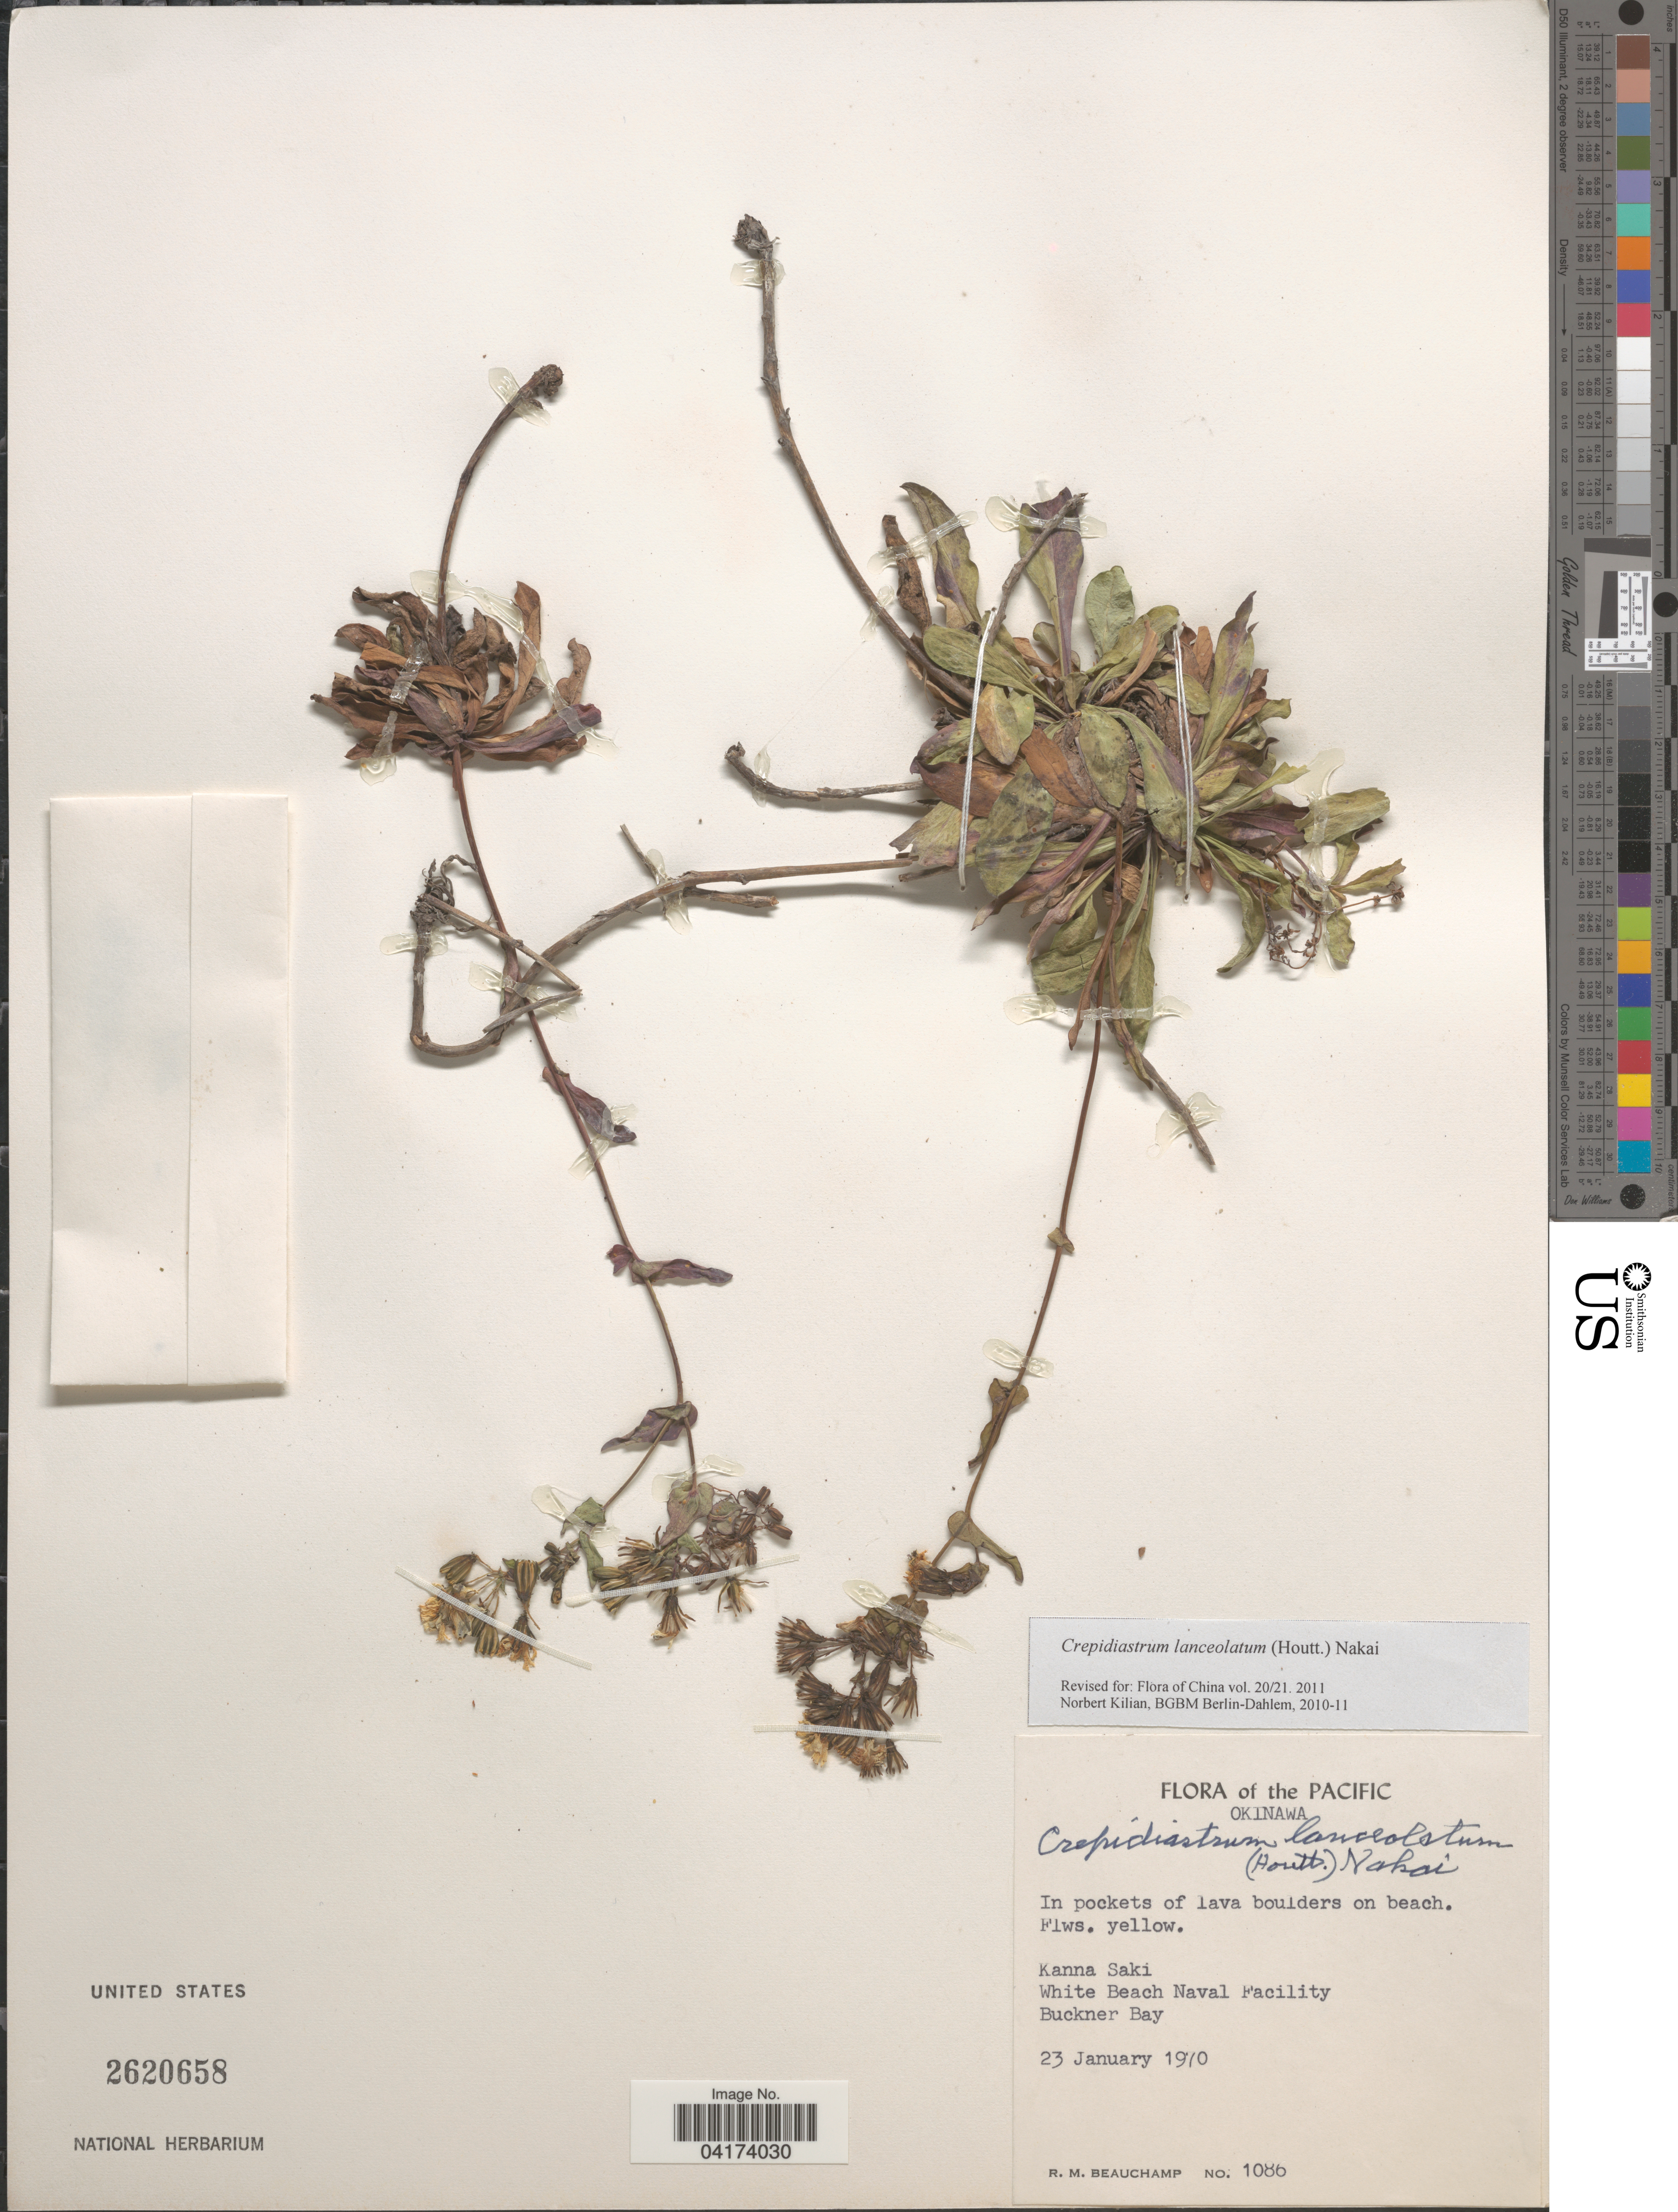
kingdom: Plantae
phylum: Tracheophyta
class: Magnoliopsida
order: Asterales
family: Asteraceae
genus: Crepidiastrum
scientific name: Crepidiastrum lanceolatum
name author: (Houtt.) Nakai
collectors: R. Beauchamp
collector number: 1086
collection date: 1970-01-23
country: Japan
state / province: Okinawa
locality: The Pacific. Kanna Saki. White Beach Naval Facility. Buckner Bay.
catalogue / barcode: US 2620658